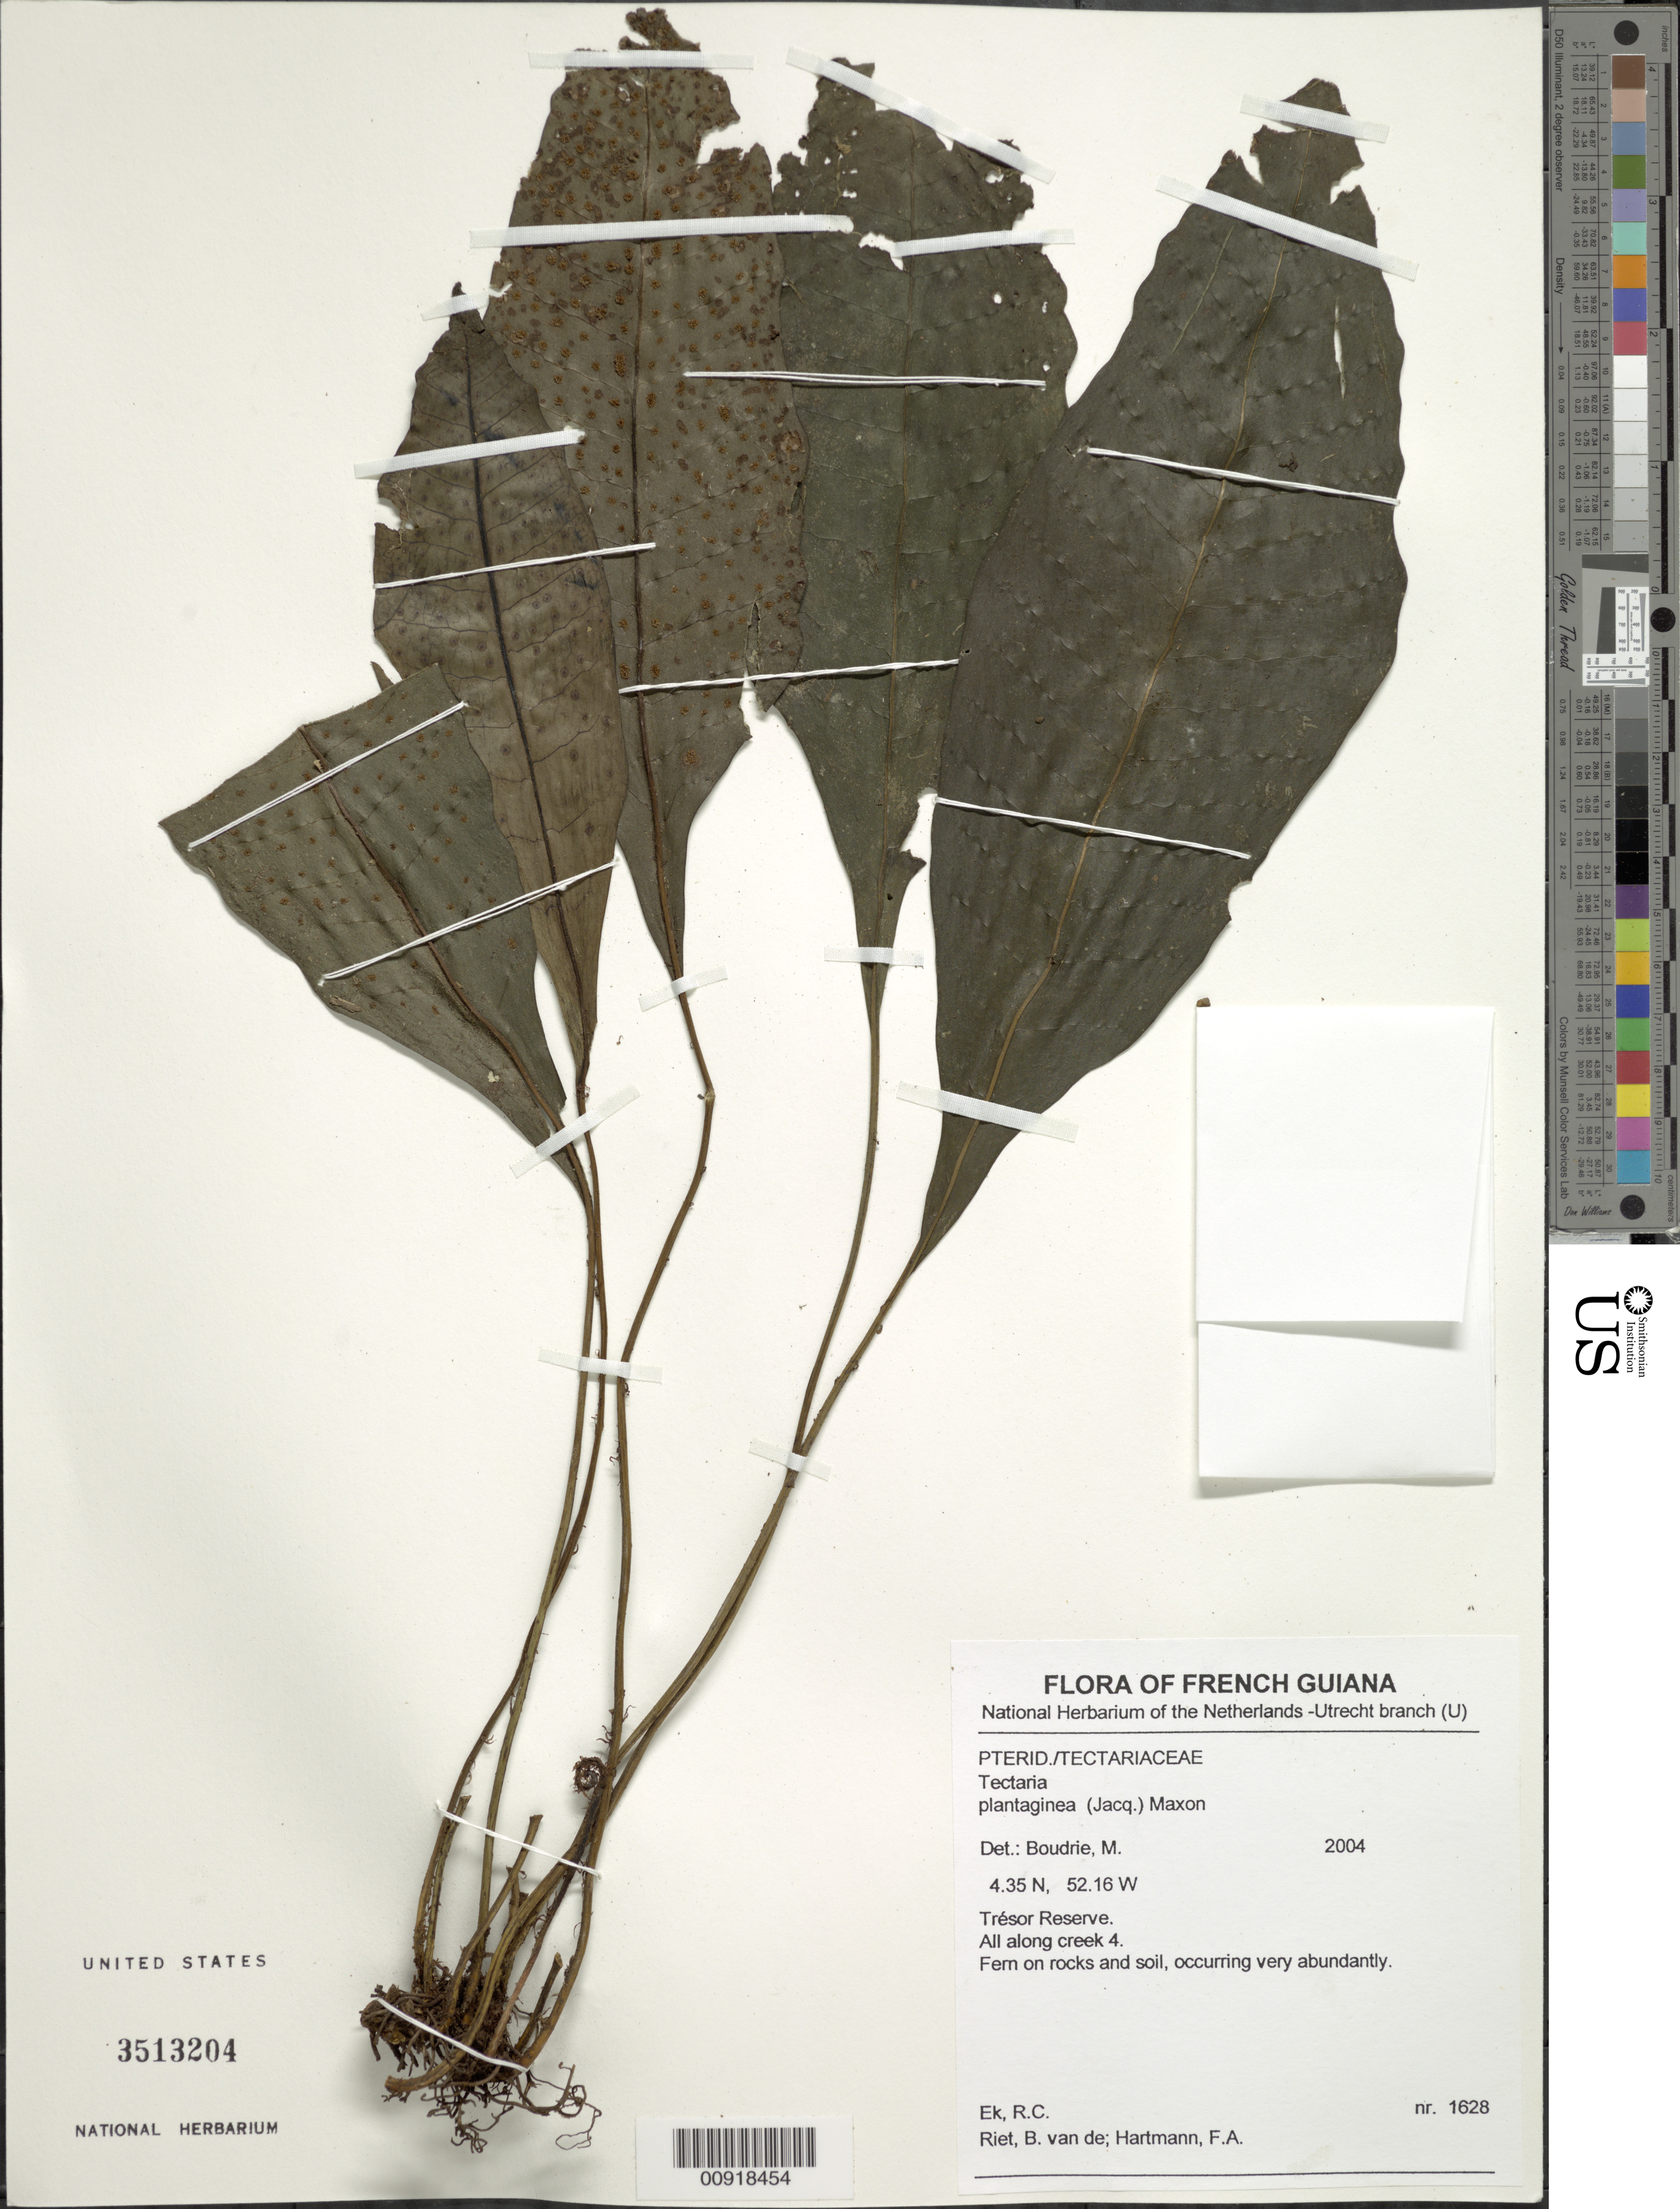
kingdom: Plantae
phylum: Tracheophyta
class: Polypodiopsida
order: Polypodiales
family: Tectariaceae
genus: Tectaria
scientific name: Tectaria plantaginea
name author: (Jacq.) Maxon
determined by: Boudrie, M.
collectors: R. C. Ek, B. Riet & F. Hartmann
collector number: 1628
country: French Guiana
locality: Trésor Reserve, along Creek 4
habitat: On rocks and soil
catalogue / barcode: US 3513204